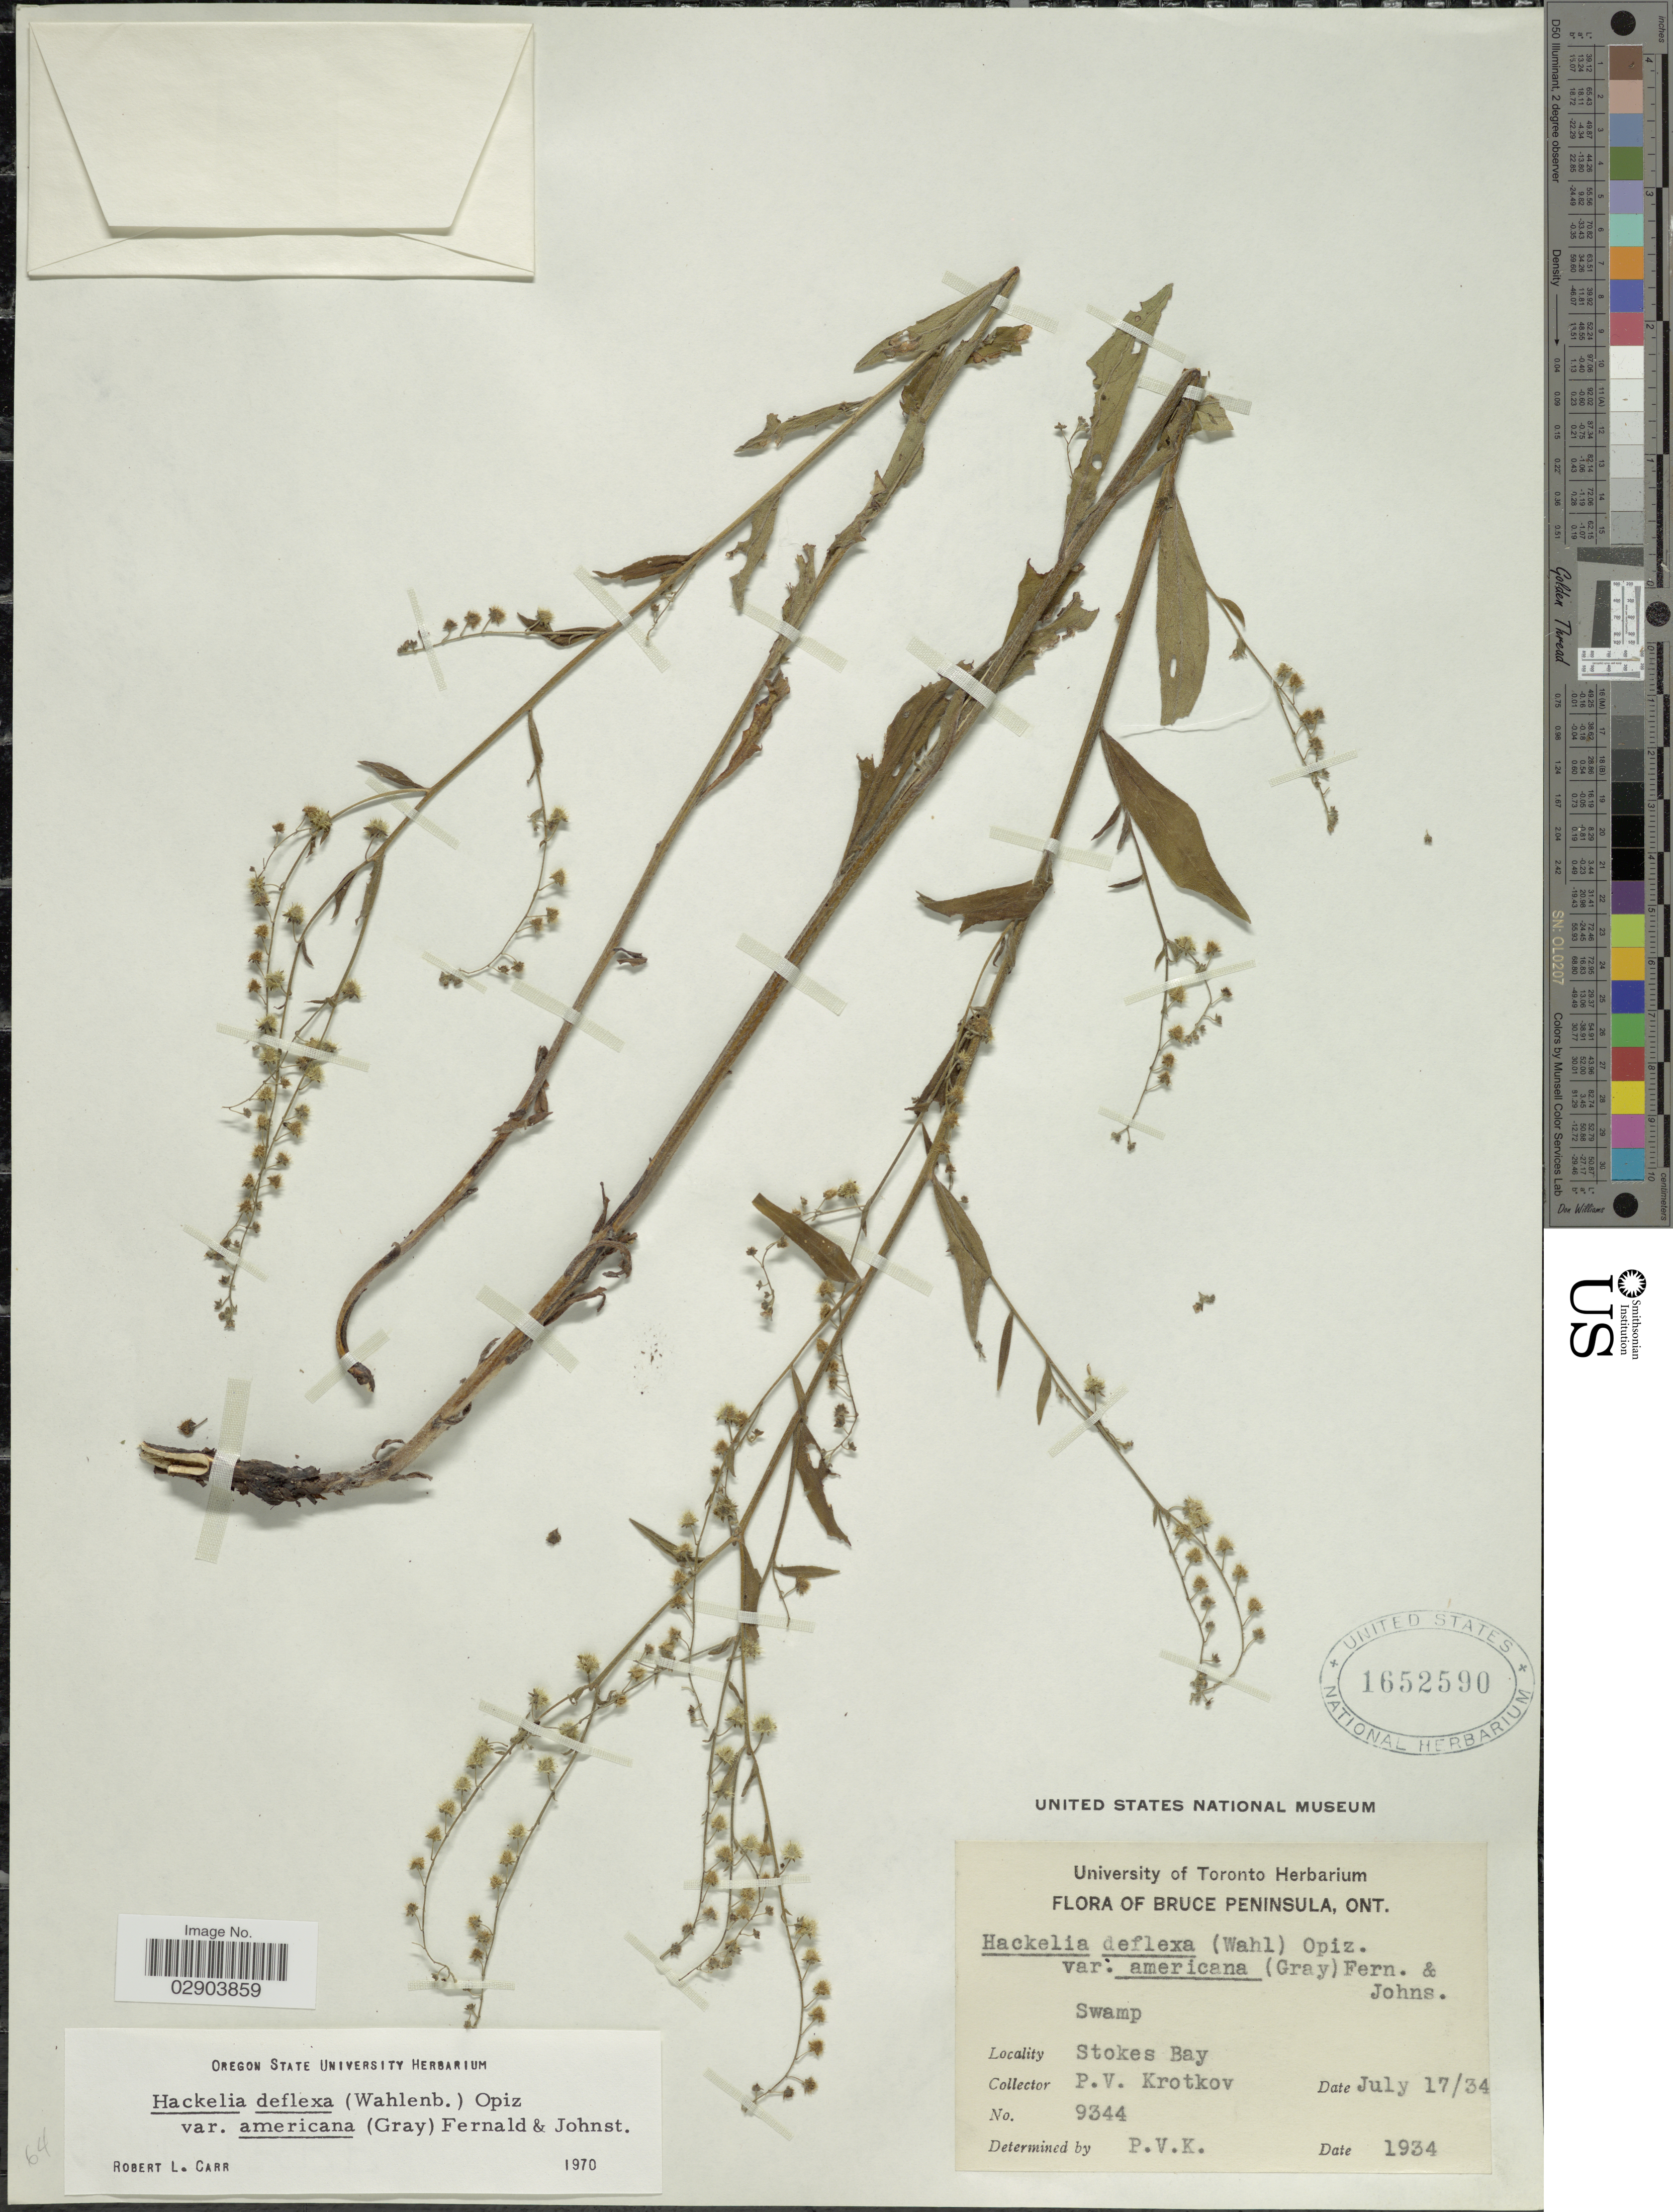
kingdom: Plantae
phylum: Tracheophyta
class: Magnoliopsida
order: Boraginales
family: Boraginaceae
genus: Hackelia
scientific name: Hackelia deflexa var. americana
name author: (A. Gray) Fernald & I.M. Johnst.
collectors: P. V. Krotkov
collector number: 9344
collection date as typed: Transcribed d/m/y: 17/7/34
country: Canada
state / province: Ontario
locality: Bruce Peninsula, Swamp, Stokes Bay.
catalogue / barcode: US 1652590